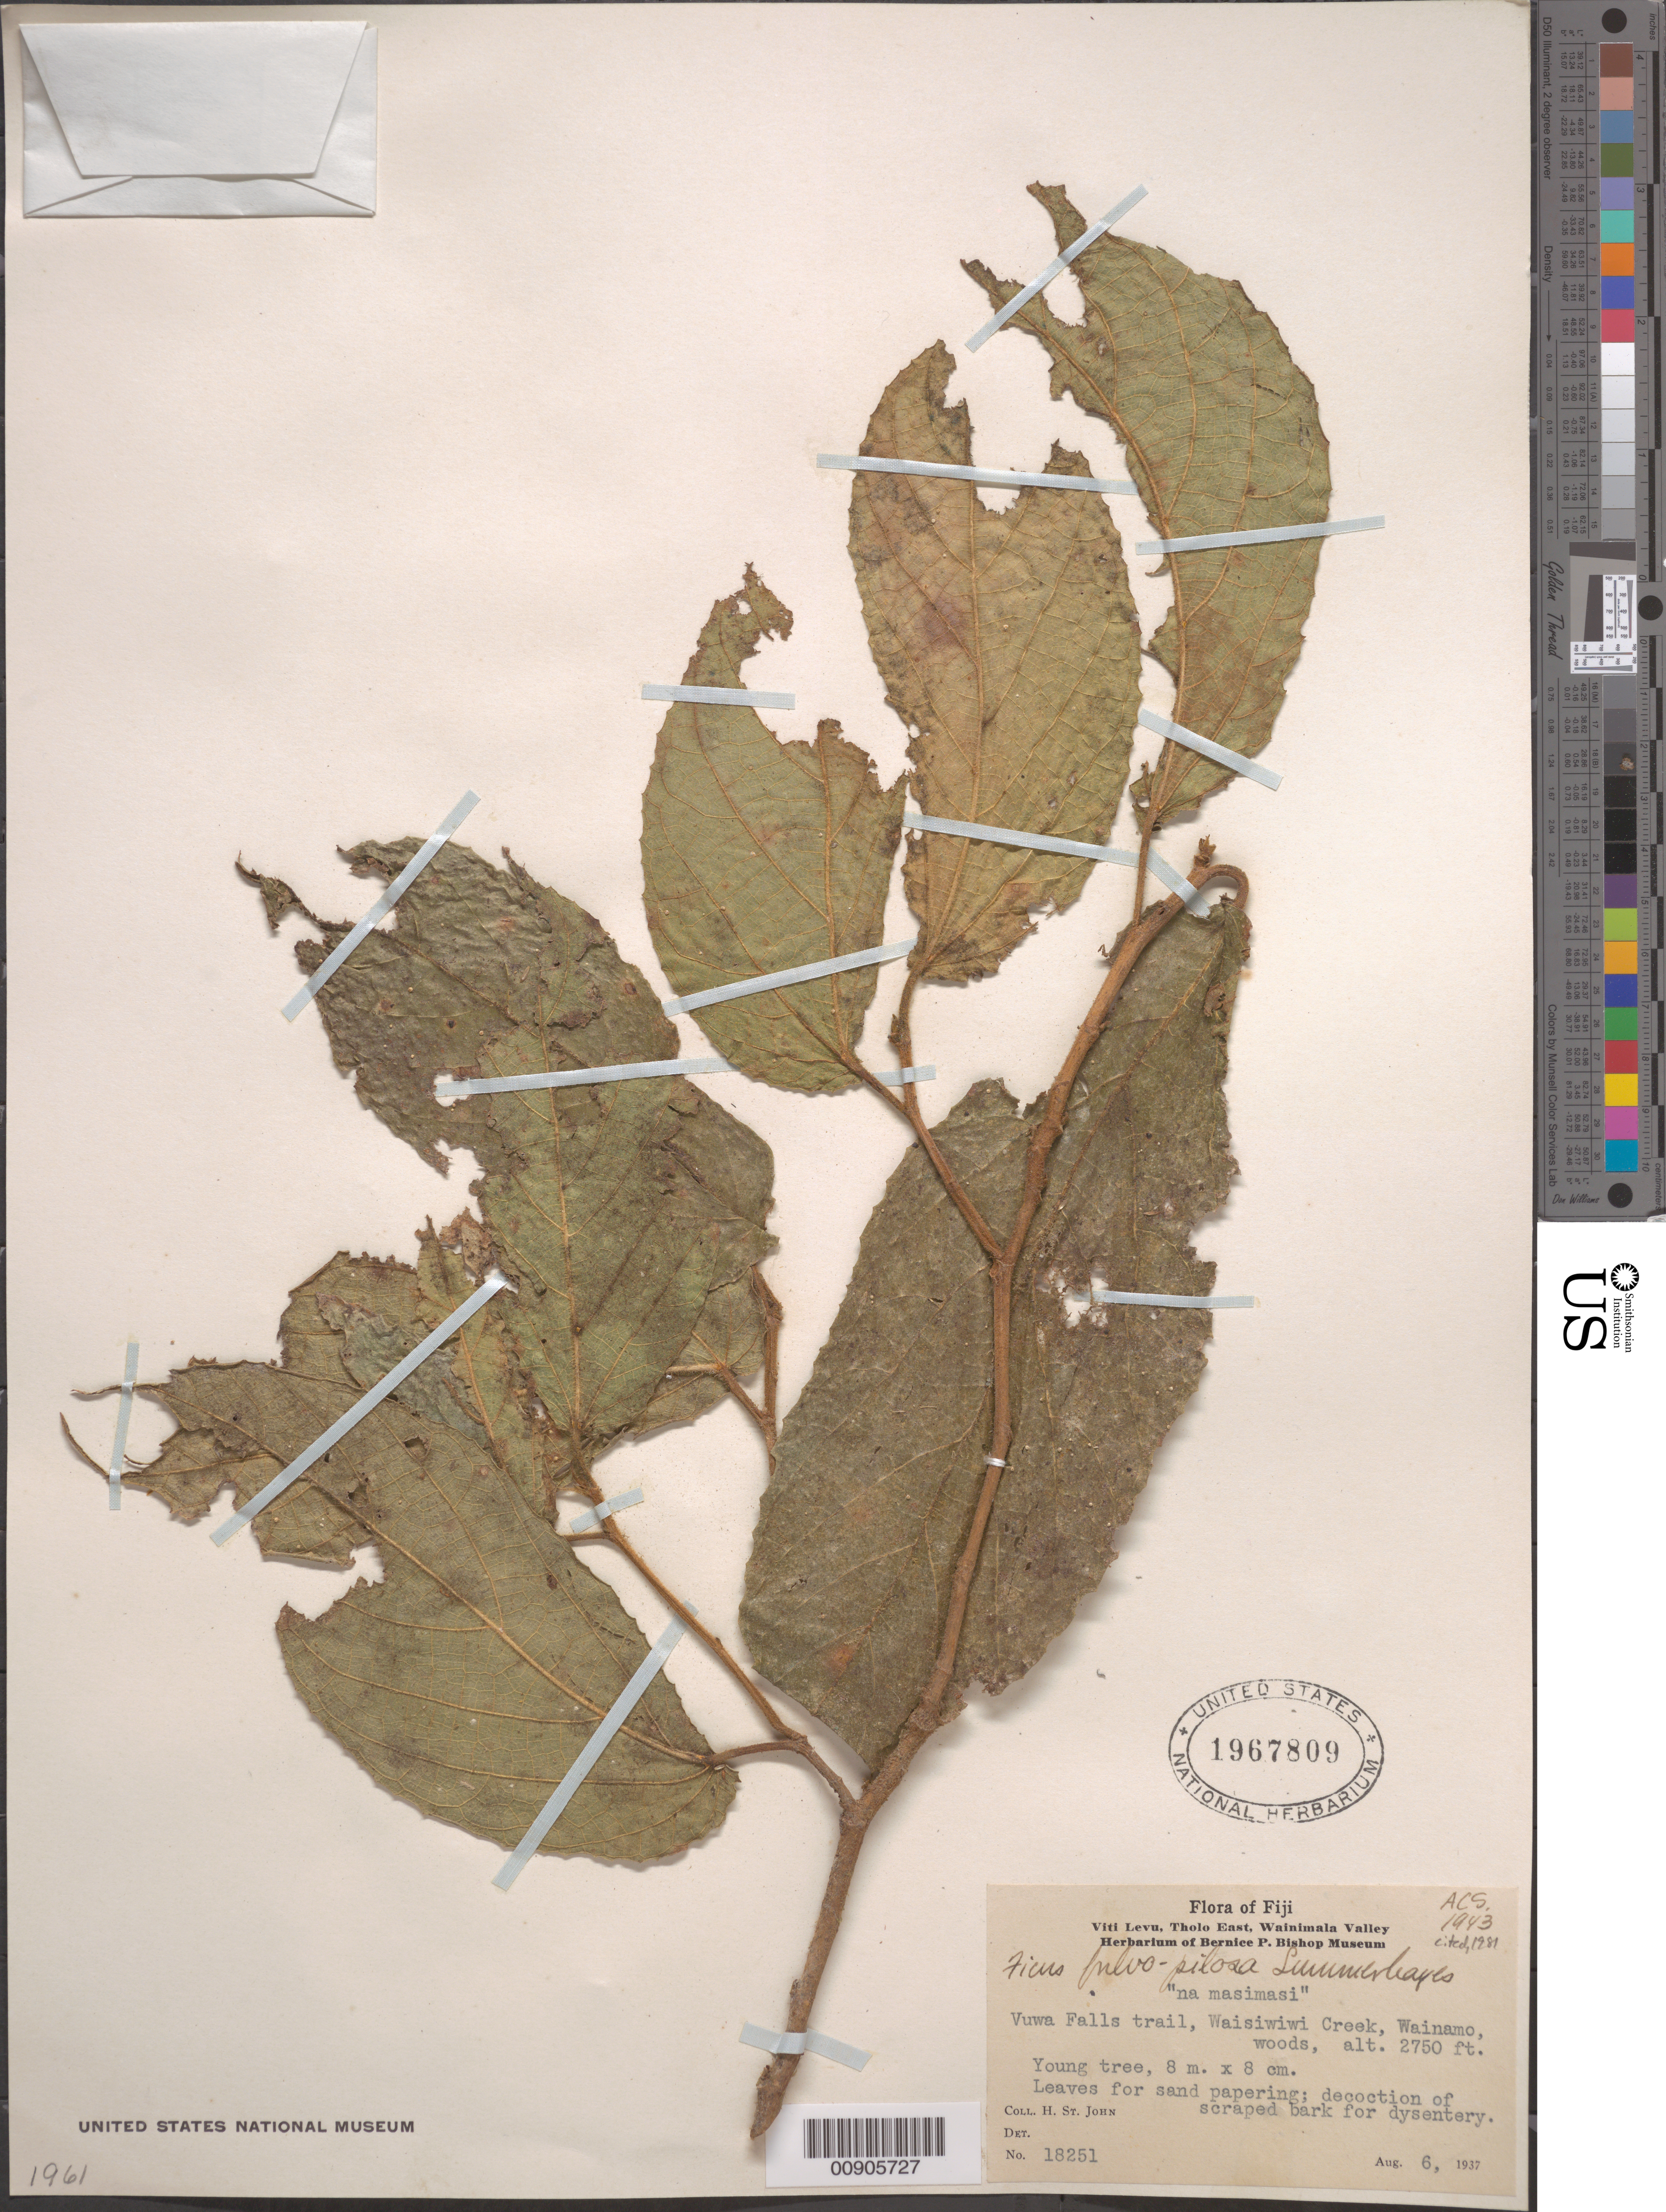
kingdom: Plantae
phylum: Tracheophyta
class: Magnoliopsida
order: Rosales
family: Moraceae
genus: Ficus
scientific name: Ficus fulvopilosa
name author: Summerh.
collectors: H. St. John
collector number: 18251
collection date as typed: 06 Aug 1937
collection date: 1937-08-06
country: Fiji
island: Viti Levu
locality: Tholo East, Wainimala Valley, Vuwa Falls trail, Waisiwiwi Creek, Wainamo woods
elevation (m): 2750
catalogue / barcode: US 1967809